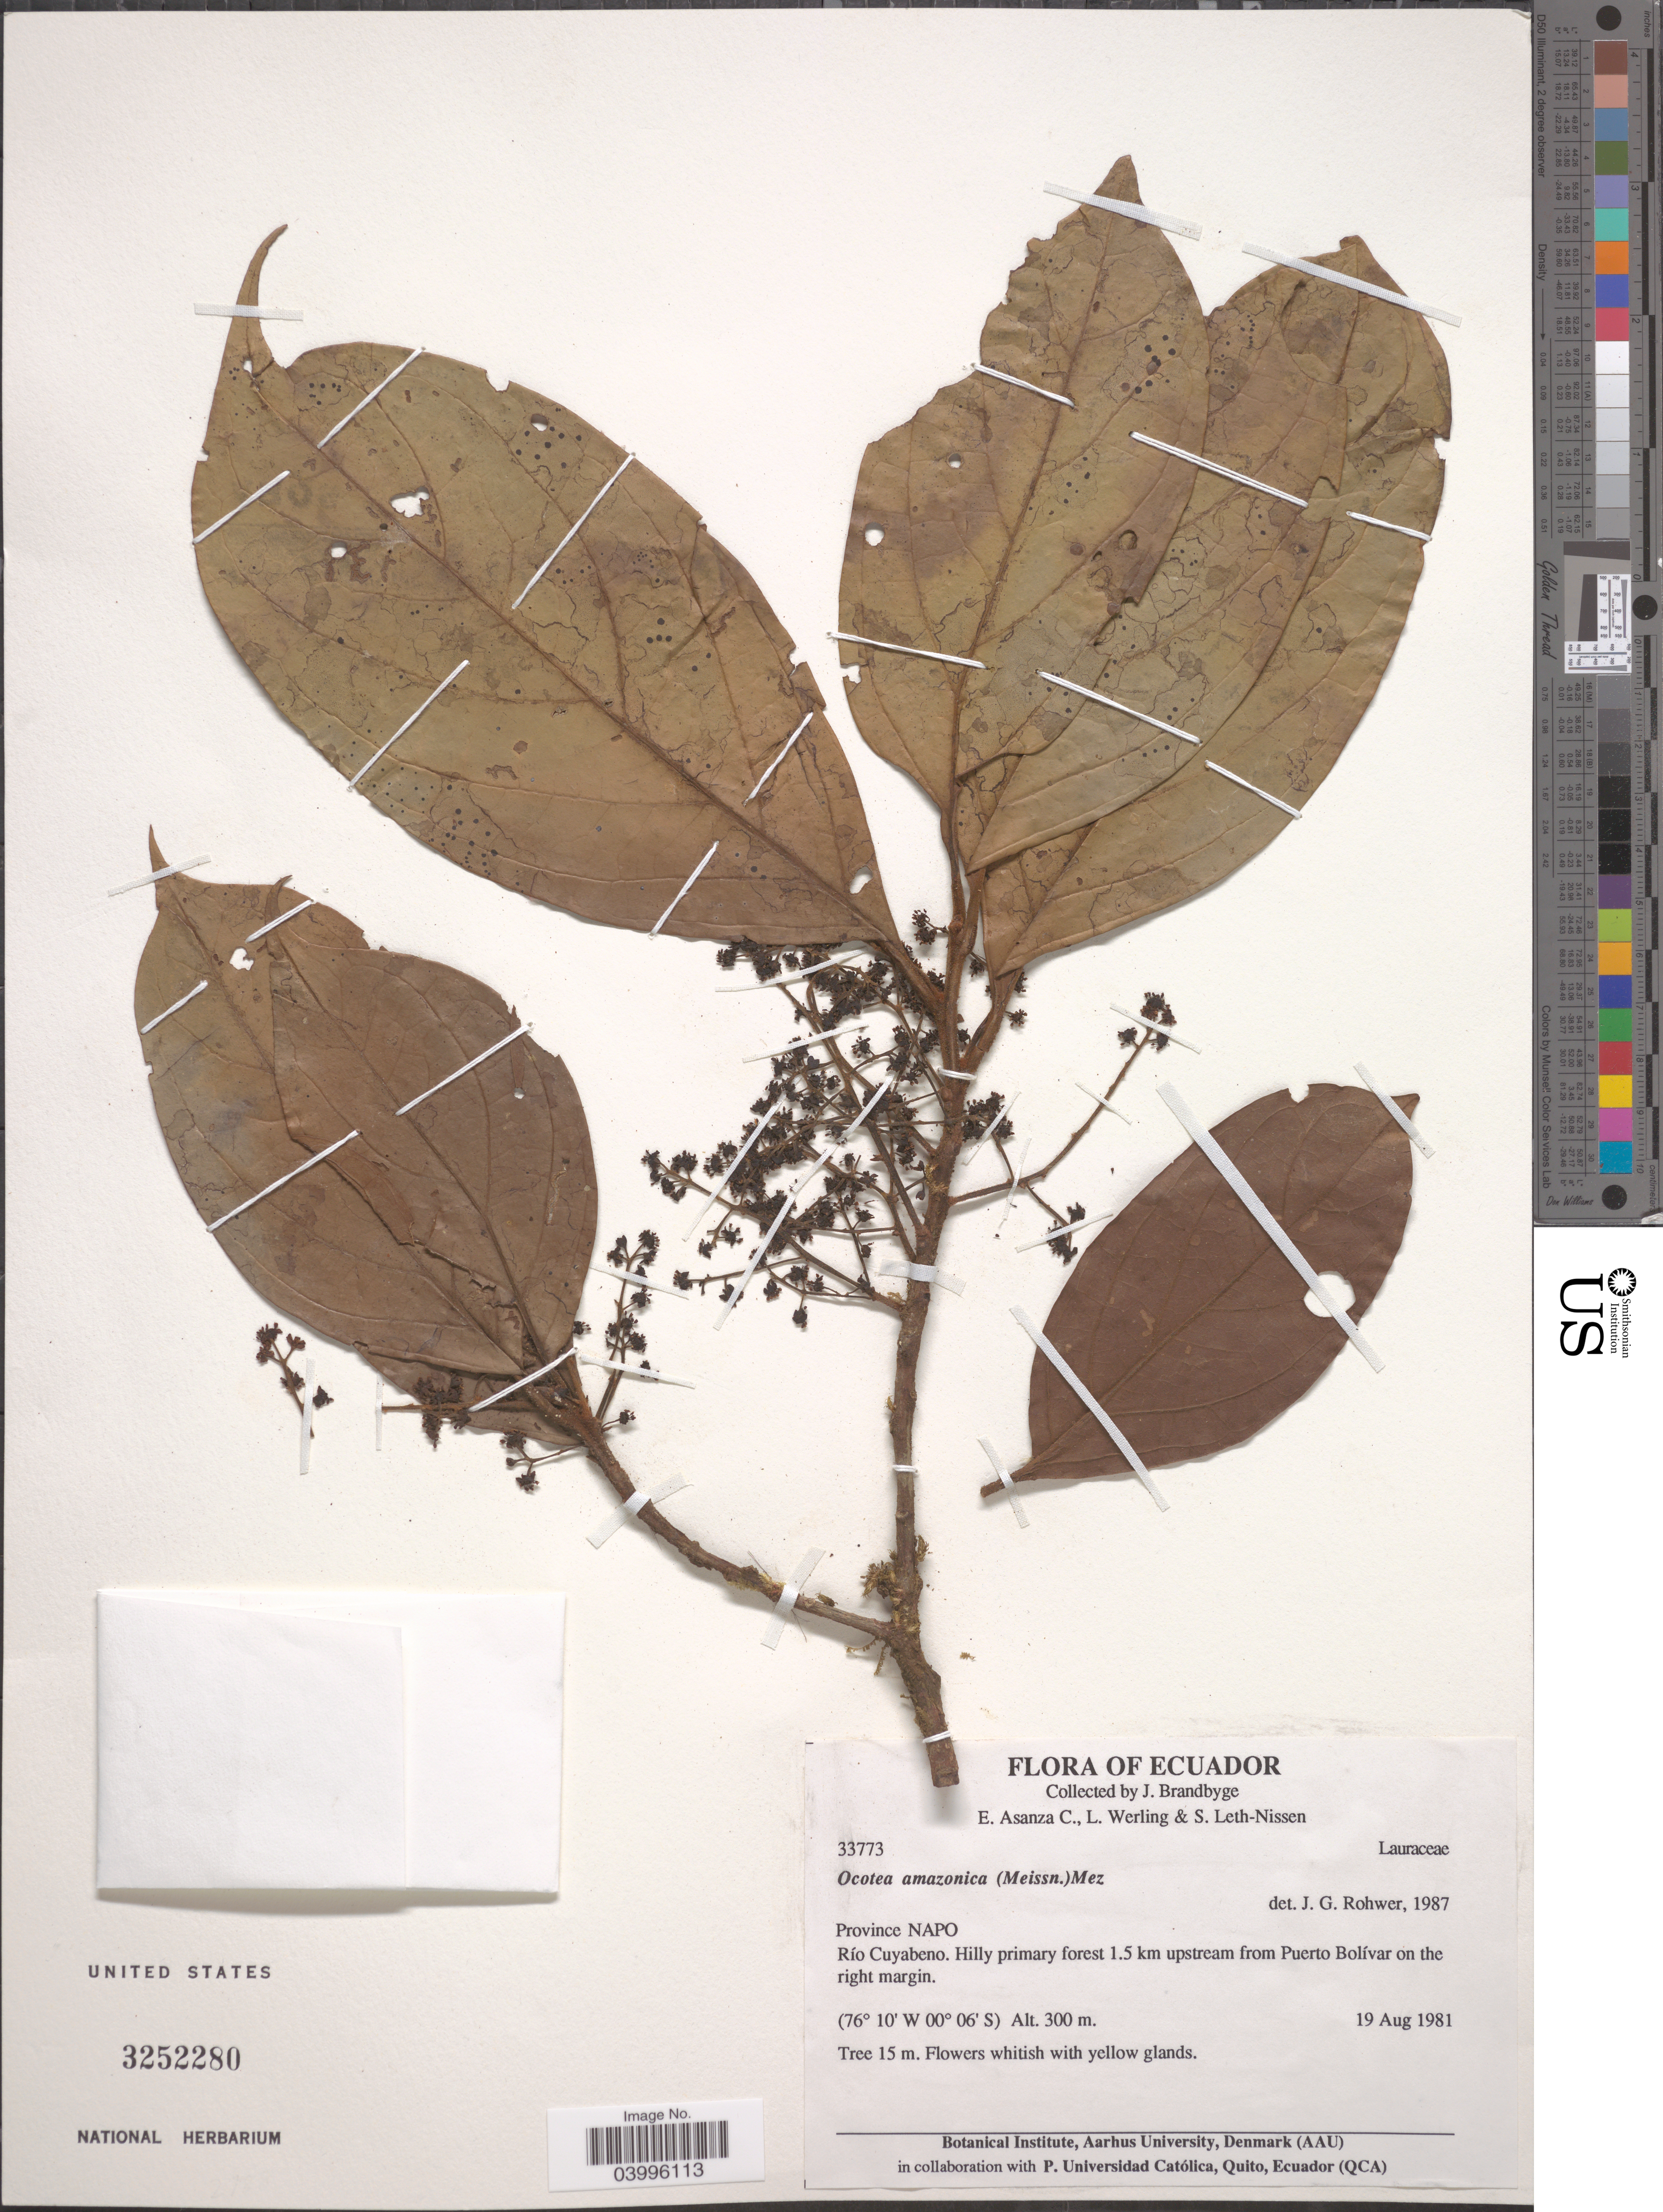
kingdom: Plantae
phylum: Tracheophyta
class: Magnoliopsida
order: Laurales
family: Lauraceae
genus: Ocotea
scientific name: Ocotea amazonica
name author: (Meisn.) Mez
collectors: E. Asanza C., L. Werling & S. Leth-Nissen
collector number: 33773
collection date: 1981-08-19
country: Ecuador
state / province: Napo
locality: Río Cuyabeno. Hilly primary forest 1.5 km upstream from Puerto Bolívar on the right margin.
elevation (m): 300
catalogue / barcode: US 3252280